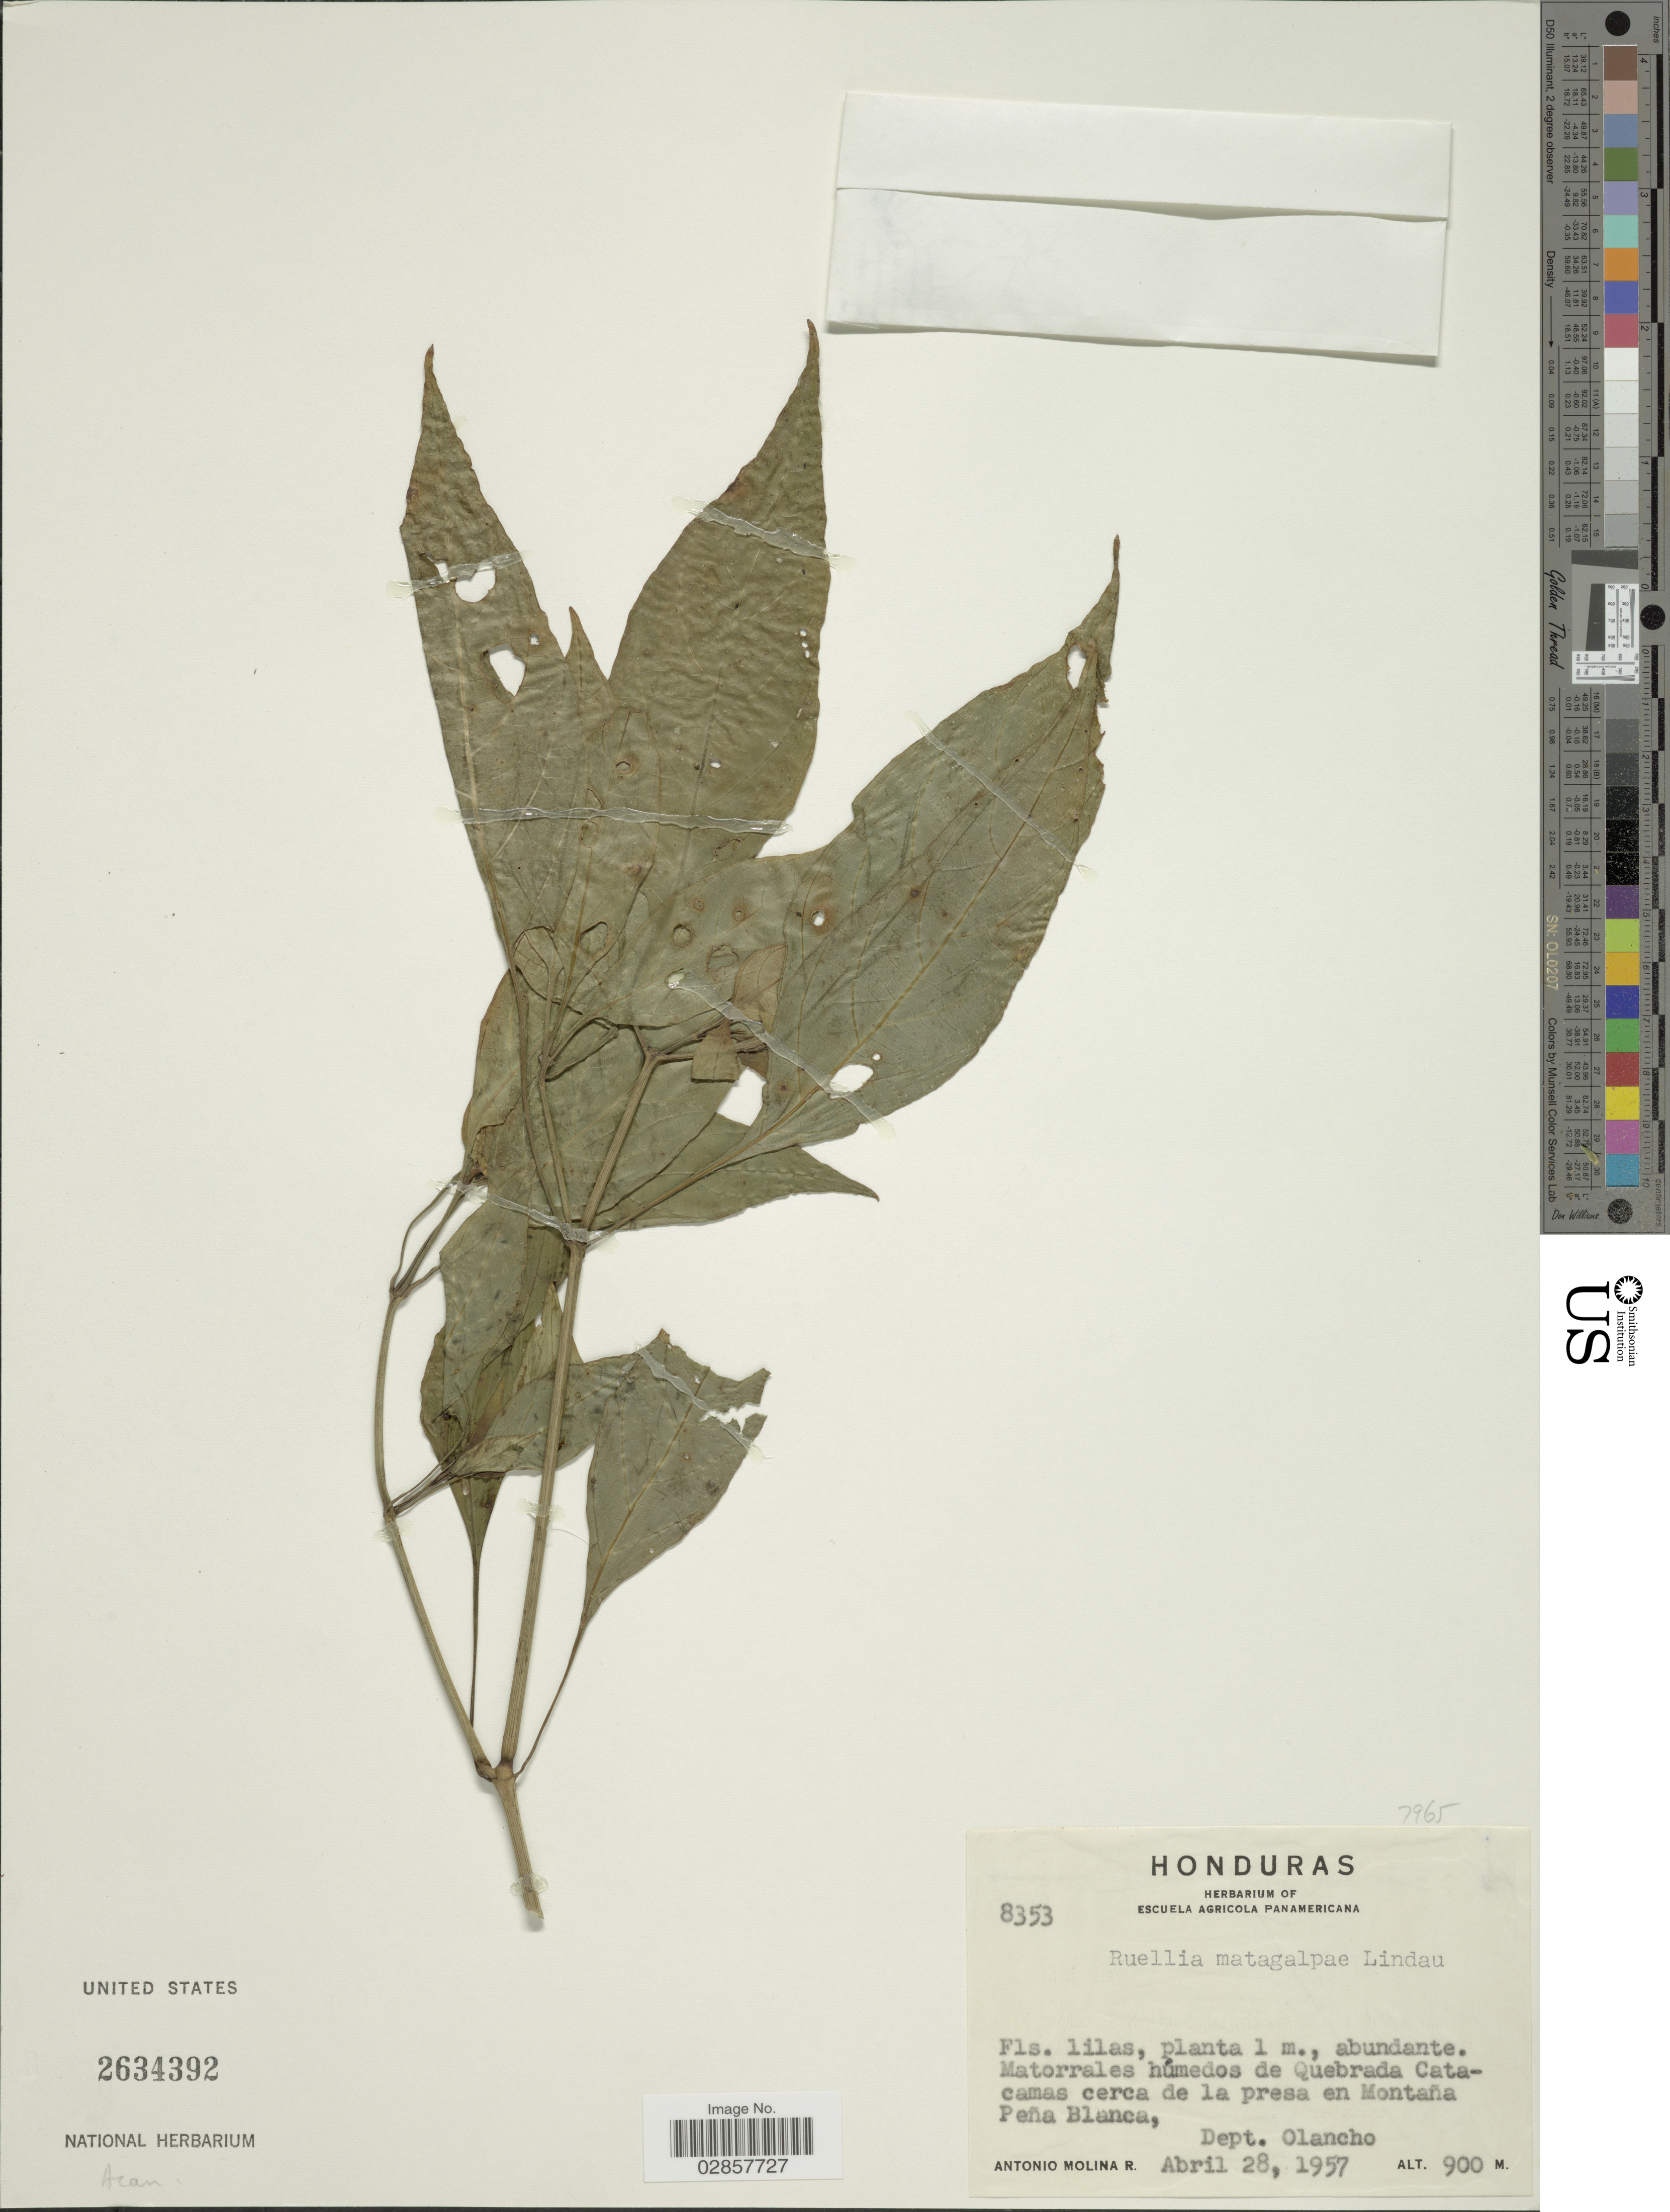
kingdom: Plantae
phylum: Tracheophyta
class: Magnoliopsida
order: Lamiales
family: Acanthaceae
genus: Ruellia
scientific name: Ruellia matagalpae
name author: Lindau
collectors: A. Molina R.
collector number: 8353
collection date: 1957-04-28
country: Honduras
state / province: Olancho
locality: Matorrales húmedos de Quebrada Catacamas cerca de la presa en Montaña Peña Blanca, Dept. Olancho.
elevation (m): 900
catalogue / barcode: US 2634392